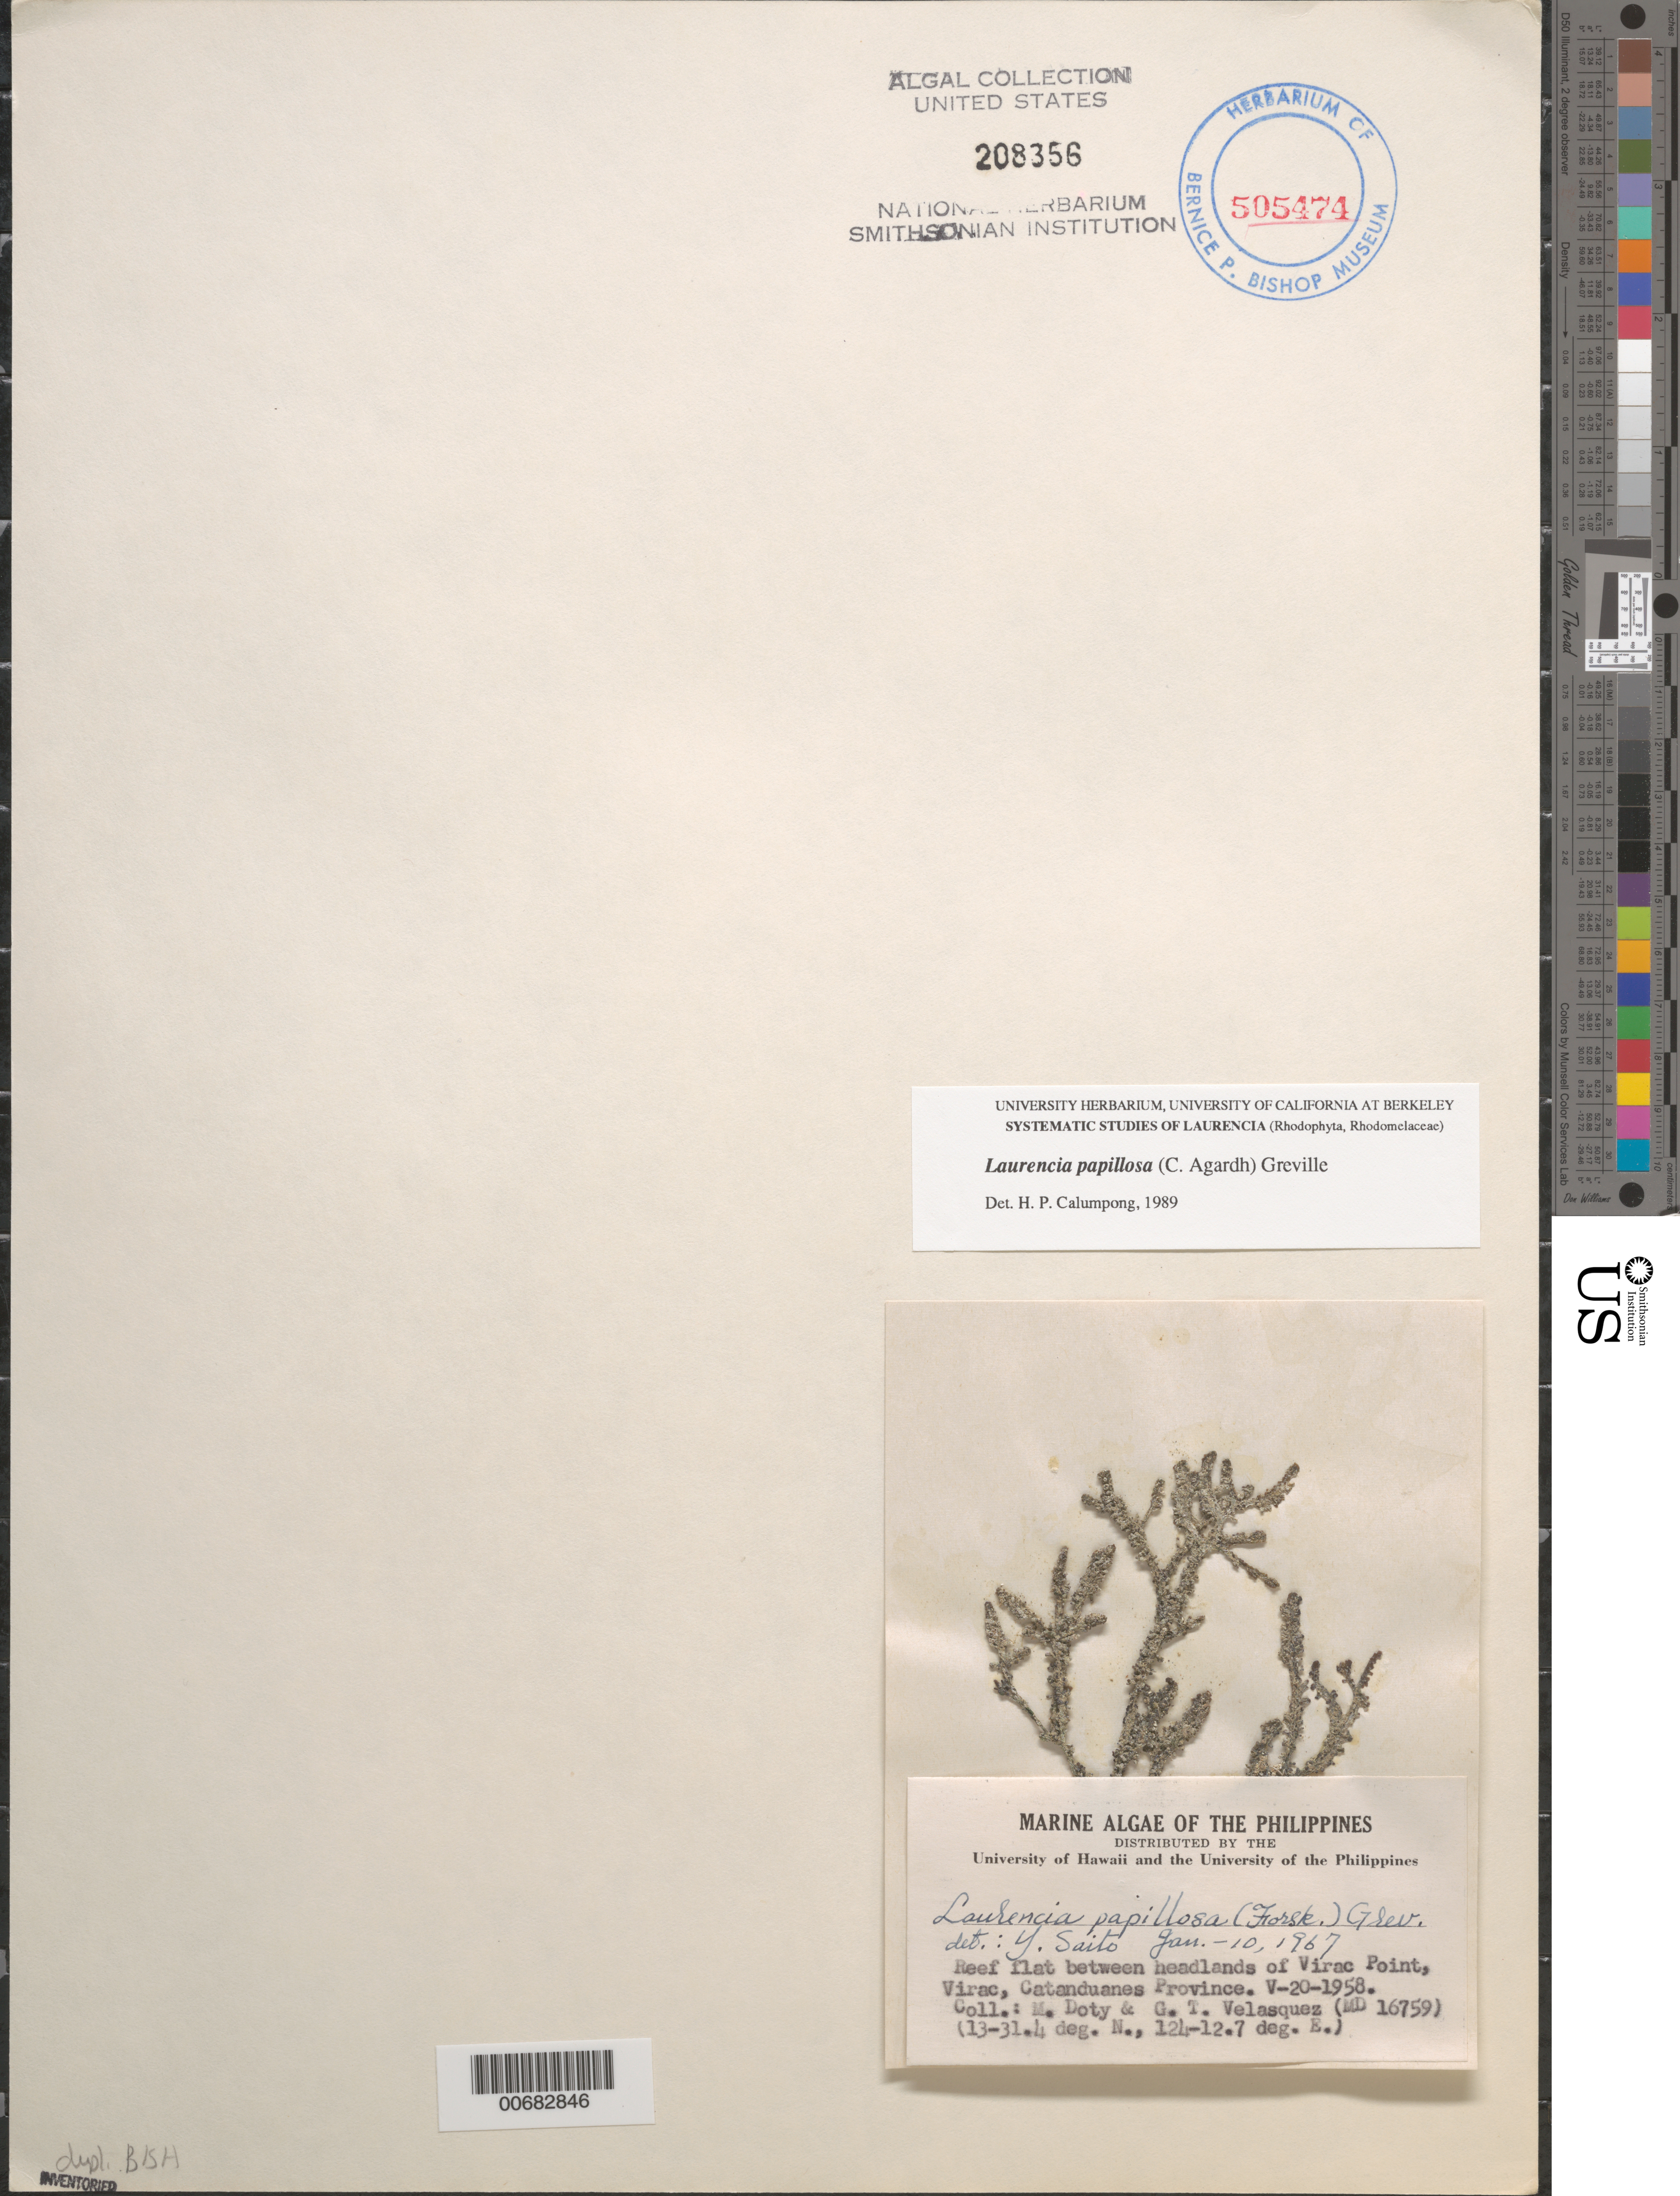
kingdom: Plantae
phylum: Rhodophyta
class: Florideophyceae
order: Ceramiales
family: Rhodomelaceae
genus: Palisada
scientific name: Palisada perforata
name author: (Bory) K.W. Nam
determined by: Algae name updating Project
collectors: M. S. Doty & G. Velasquez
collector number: MSD 16759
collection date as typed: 20 May 1958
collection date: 1958-05-20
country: Philippines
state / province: Bicol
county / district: Catanduanes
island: Catanduanes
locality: Reef flat between headlands of Virac Point, Virac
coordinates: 13-31.4 deg. N., 124-12.7 deg. E.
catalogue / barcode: US 208356